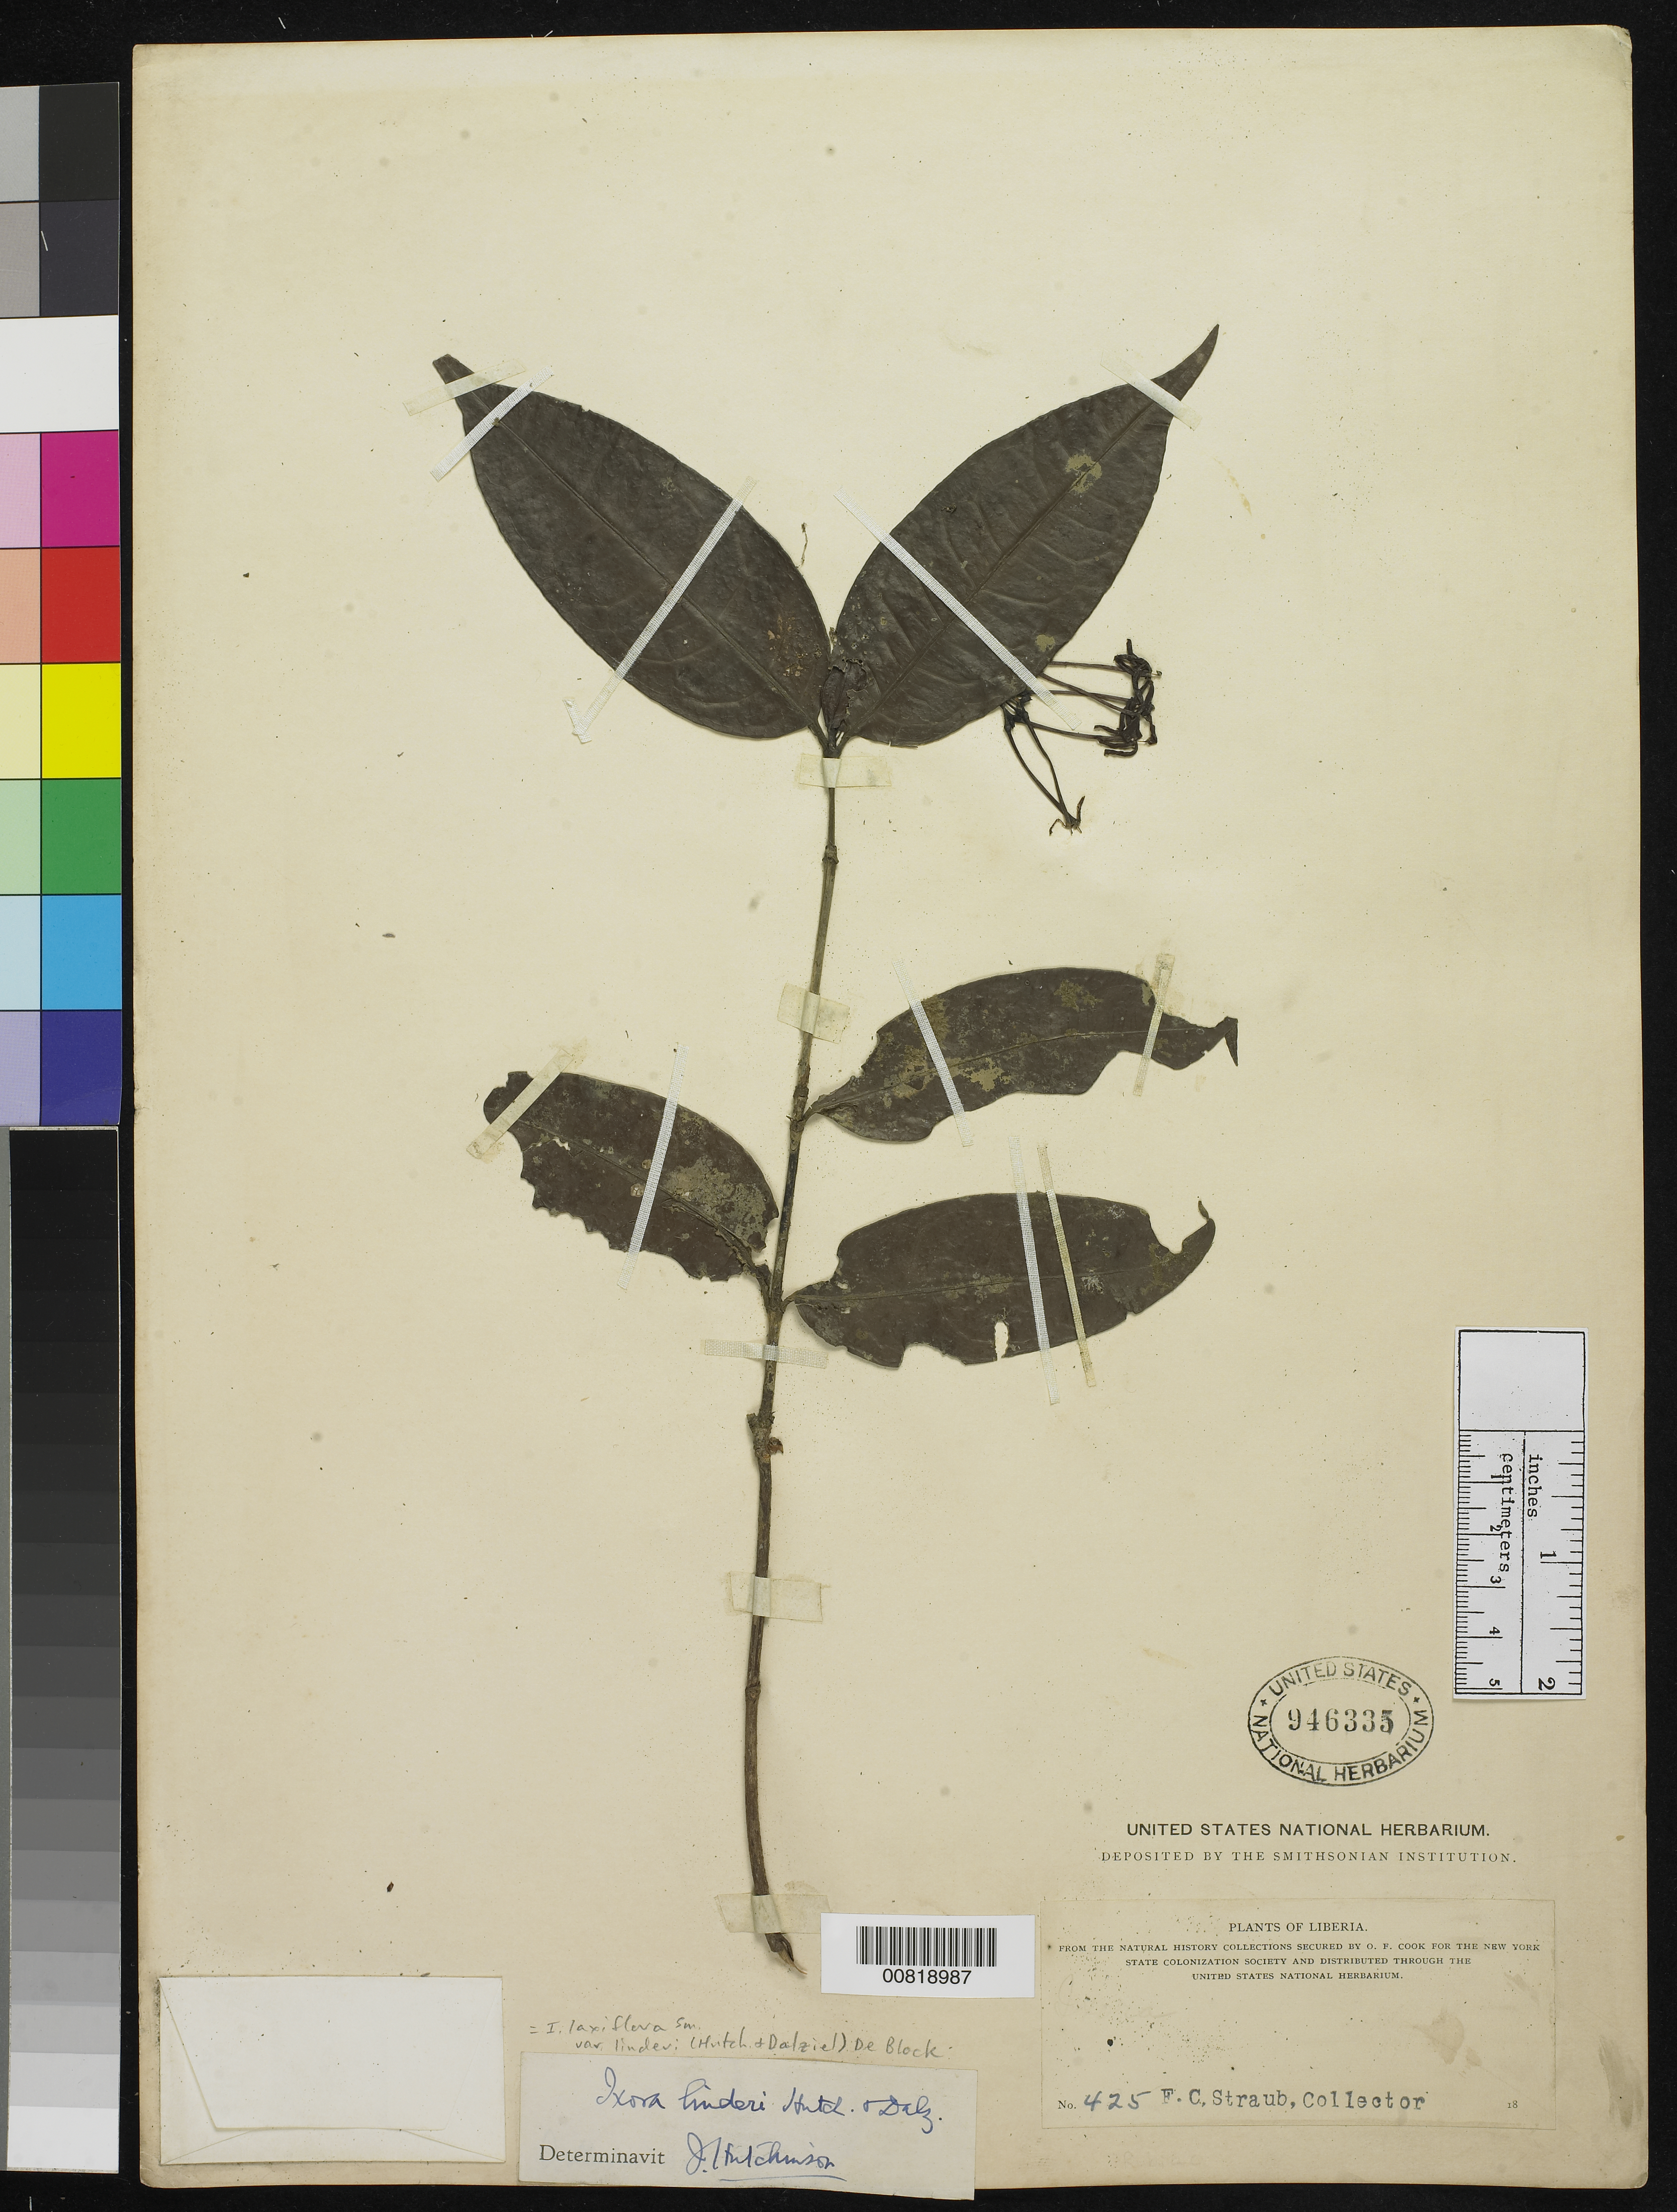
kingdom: Plantae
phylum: Tracheophyta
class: Magnoliopsida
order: Gentianales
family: Rubiaceae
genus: Ixora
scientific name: Ixora laxiflora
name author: Sm.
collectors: F. Straub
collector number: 425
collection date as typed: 18--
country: Liberia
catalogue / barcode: US 946335